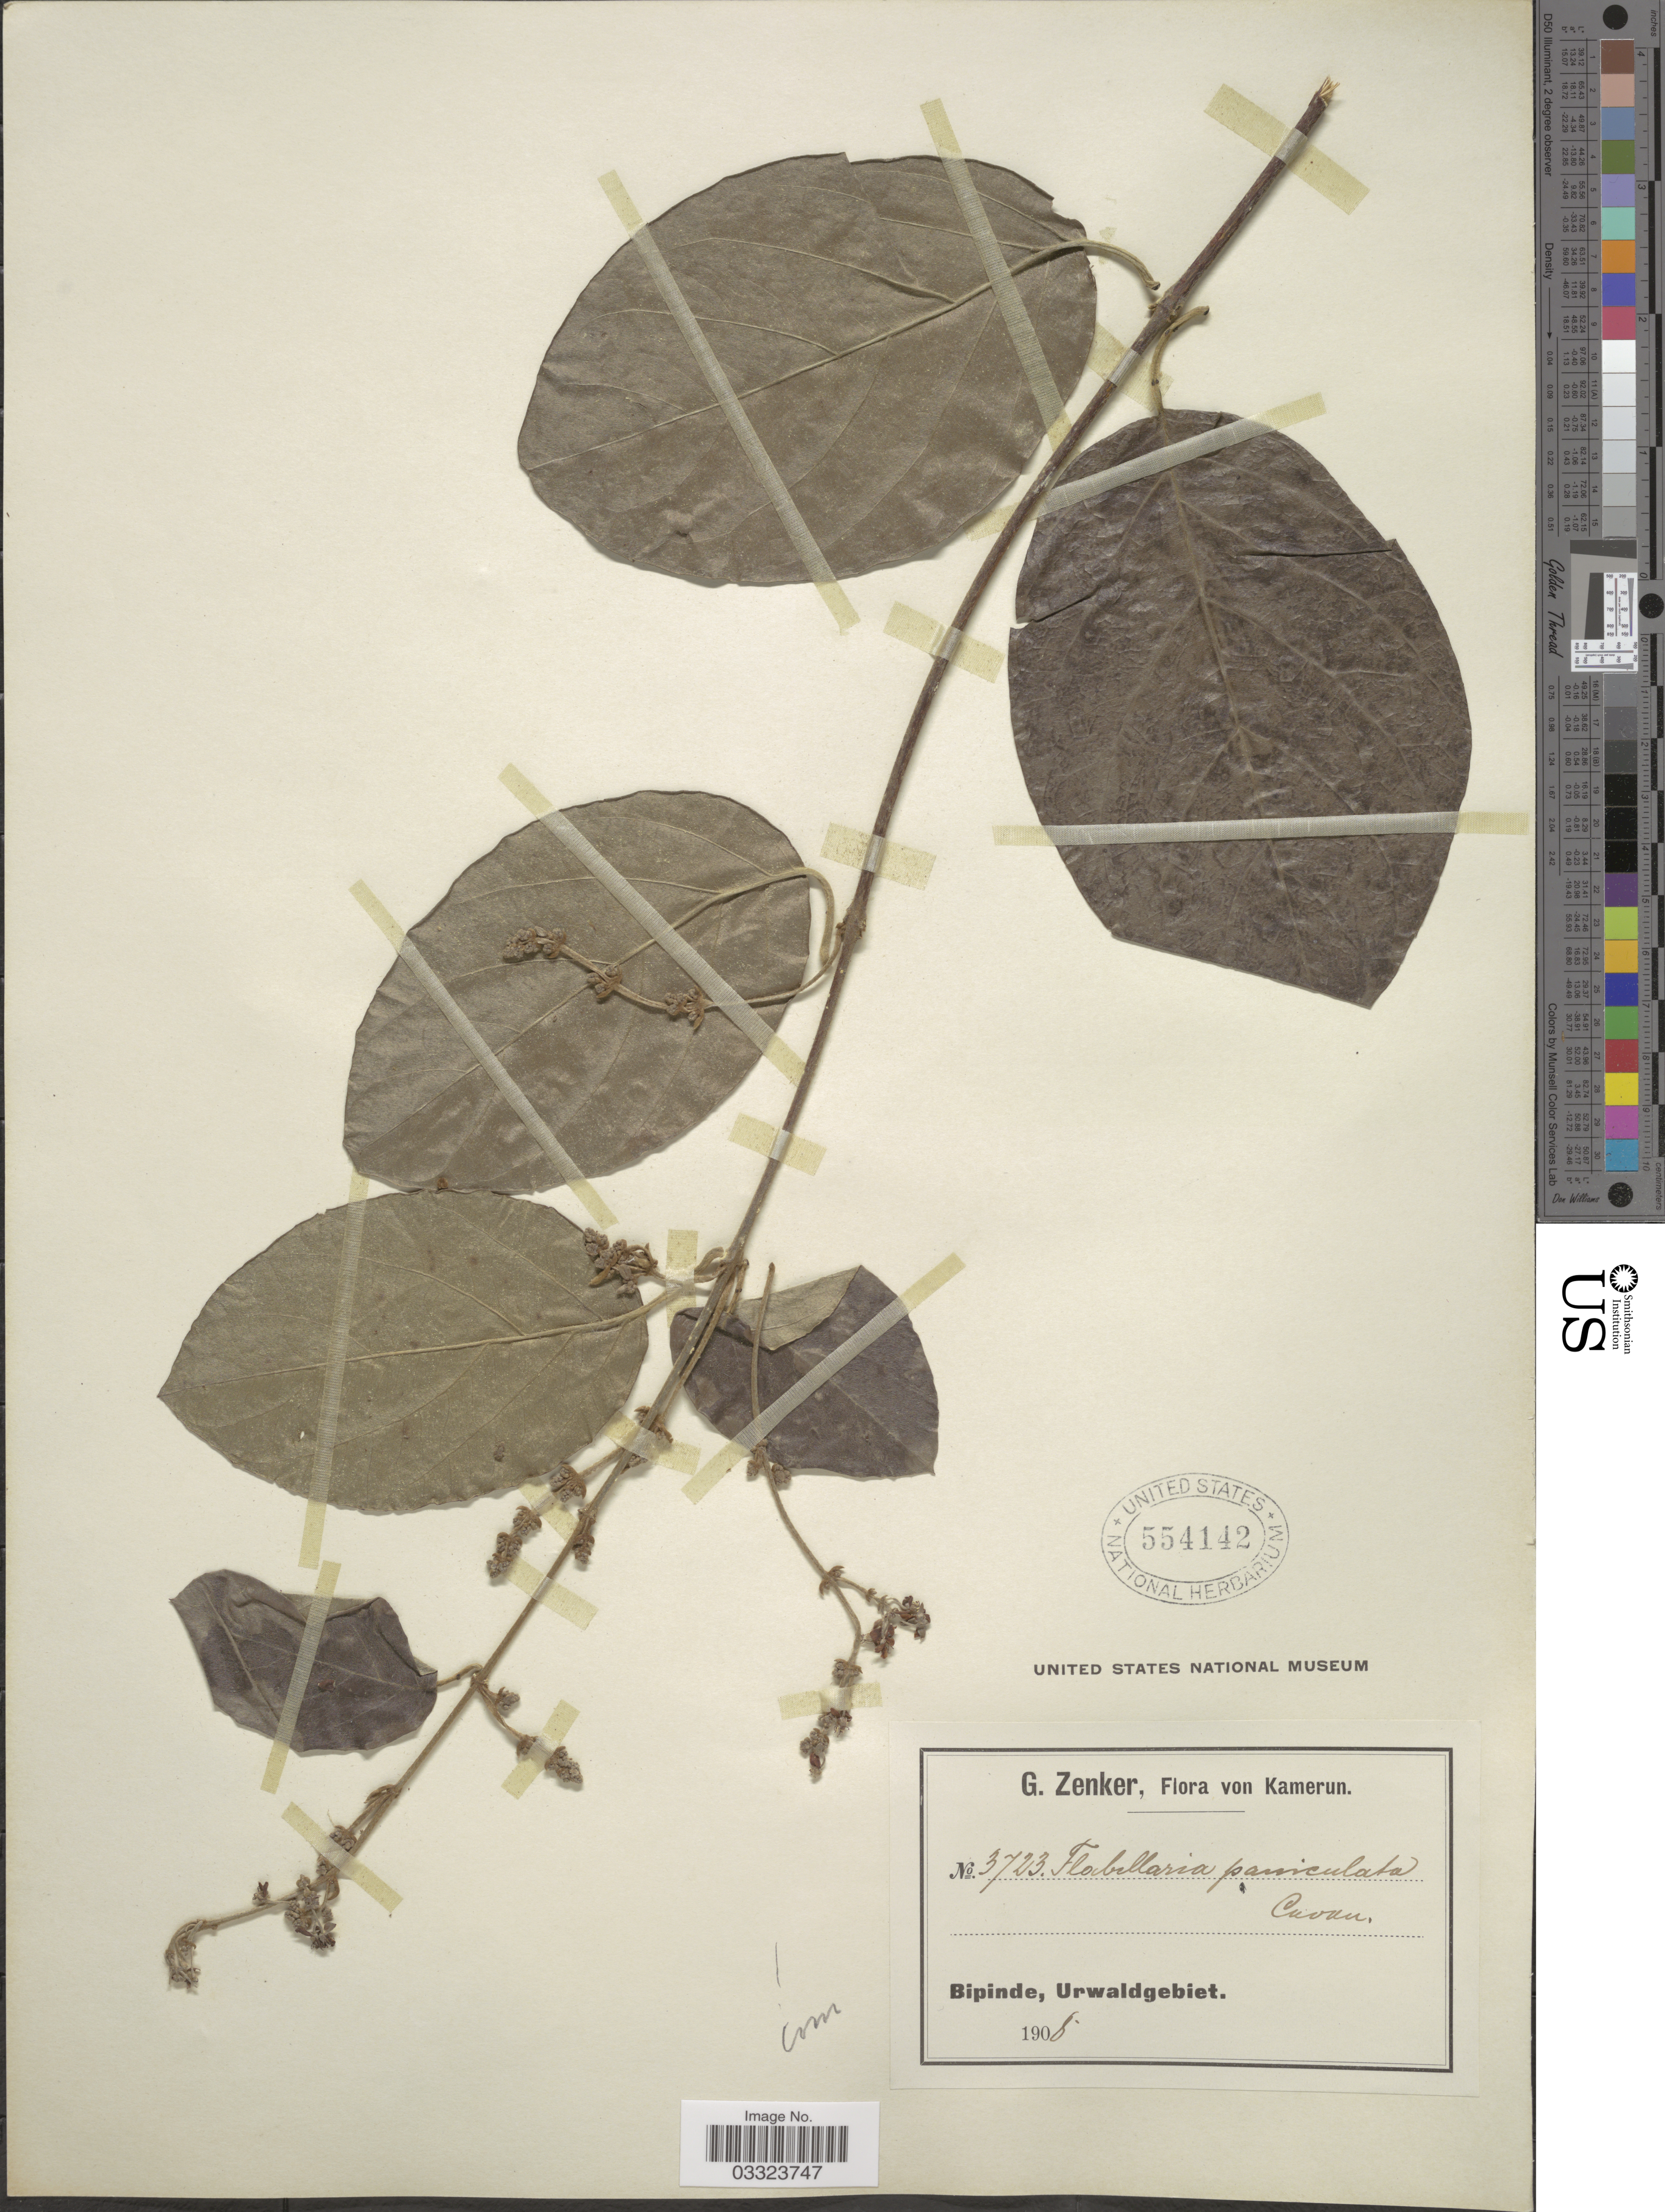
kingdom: Plantae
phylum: Tracheophyta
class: Magnoliopsida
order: Malpighiales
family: Malpighiaceae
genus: Flabellaria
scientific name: Flabellaria paniculata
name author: Cav.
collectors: G. A. Zenker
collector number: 3723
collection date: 1908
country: Cameroon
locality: Kamerun. Bipinde, Urwaldgebiet.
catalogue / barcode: US 554142